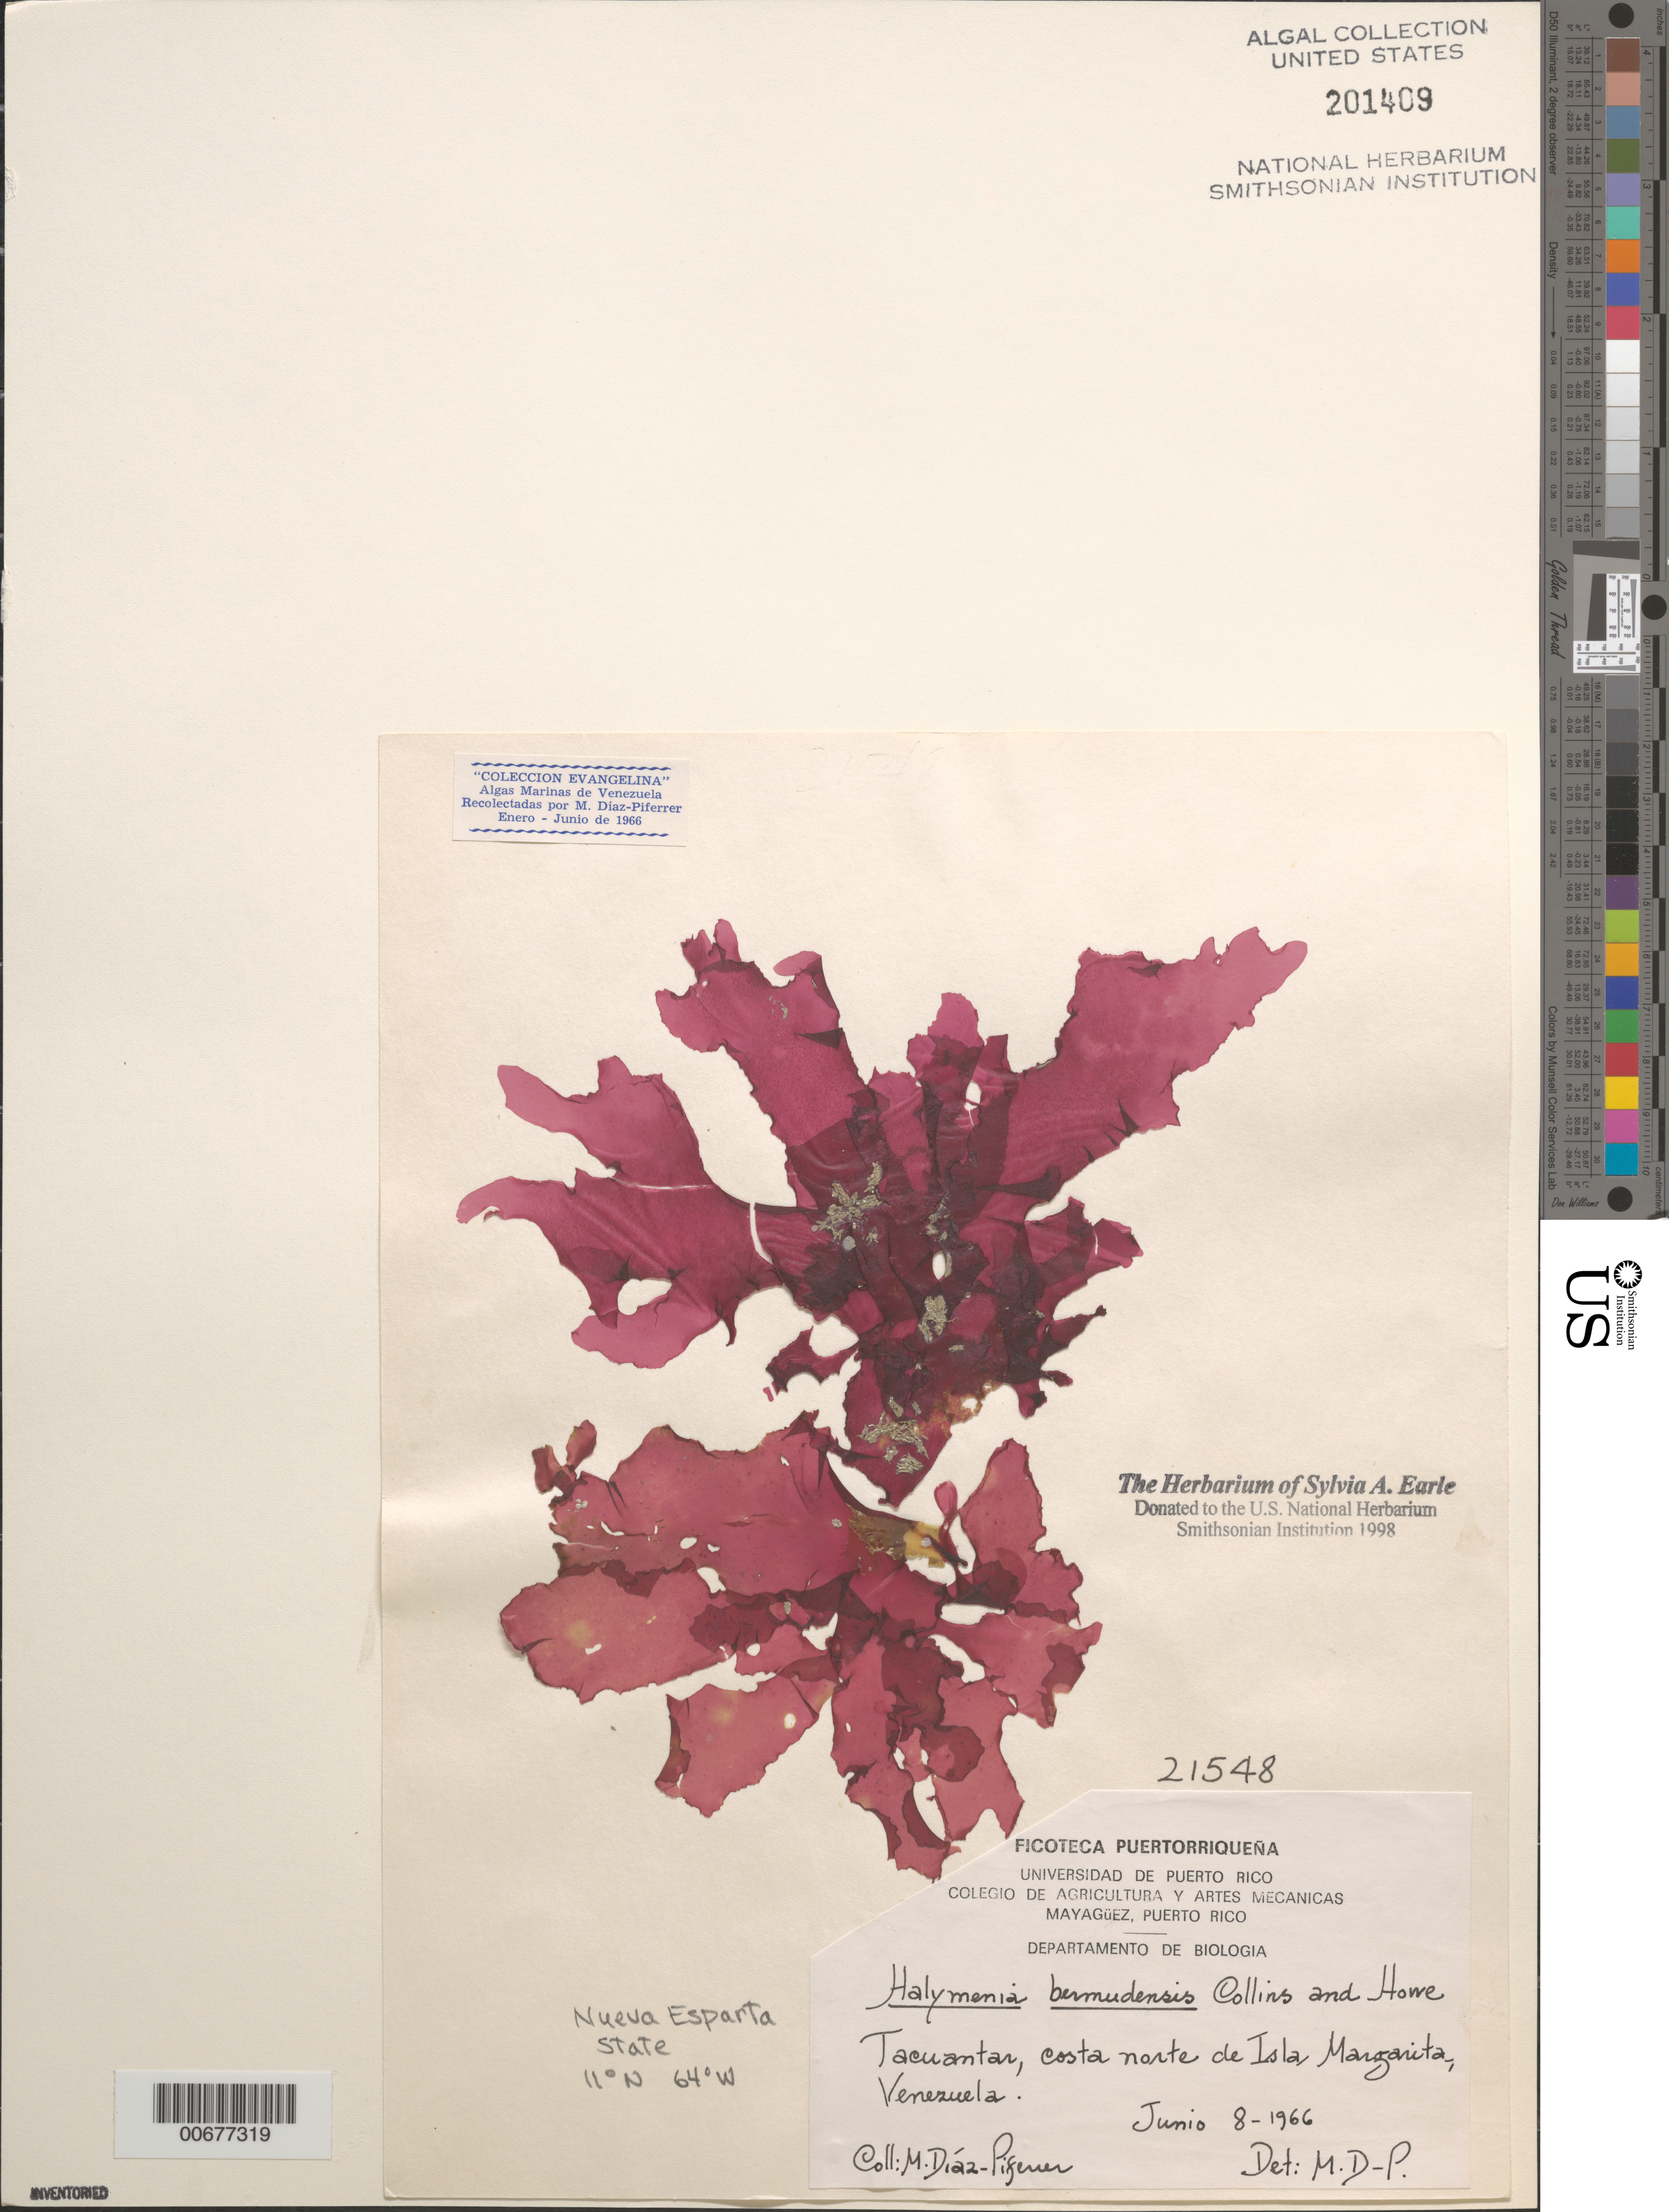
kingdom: Plantae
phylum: Rhodophyta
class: Florideophyceae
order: Sebdeniales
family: Sebdeniaceae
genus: Sebdenia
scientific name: Sebdenia flabellata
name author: (J. Agardh) P.G. Parkinson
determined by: Algae name updating Project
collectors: M. Diaz-Piferrer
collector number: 21548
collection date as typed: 08 Jun 1966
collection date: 1966-06-08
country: Venezuela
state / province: Nueva Esparta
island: Margarita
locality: Tacuantar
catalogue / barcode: US 201409